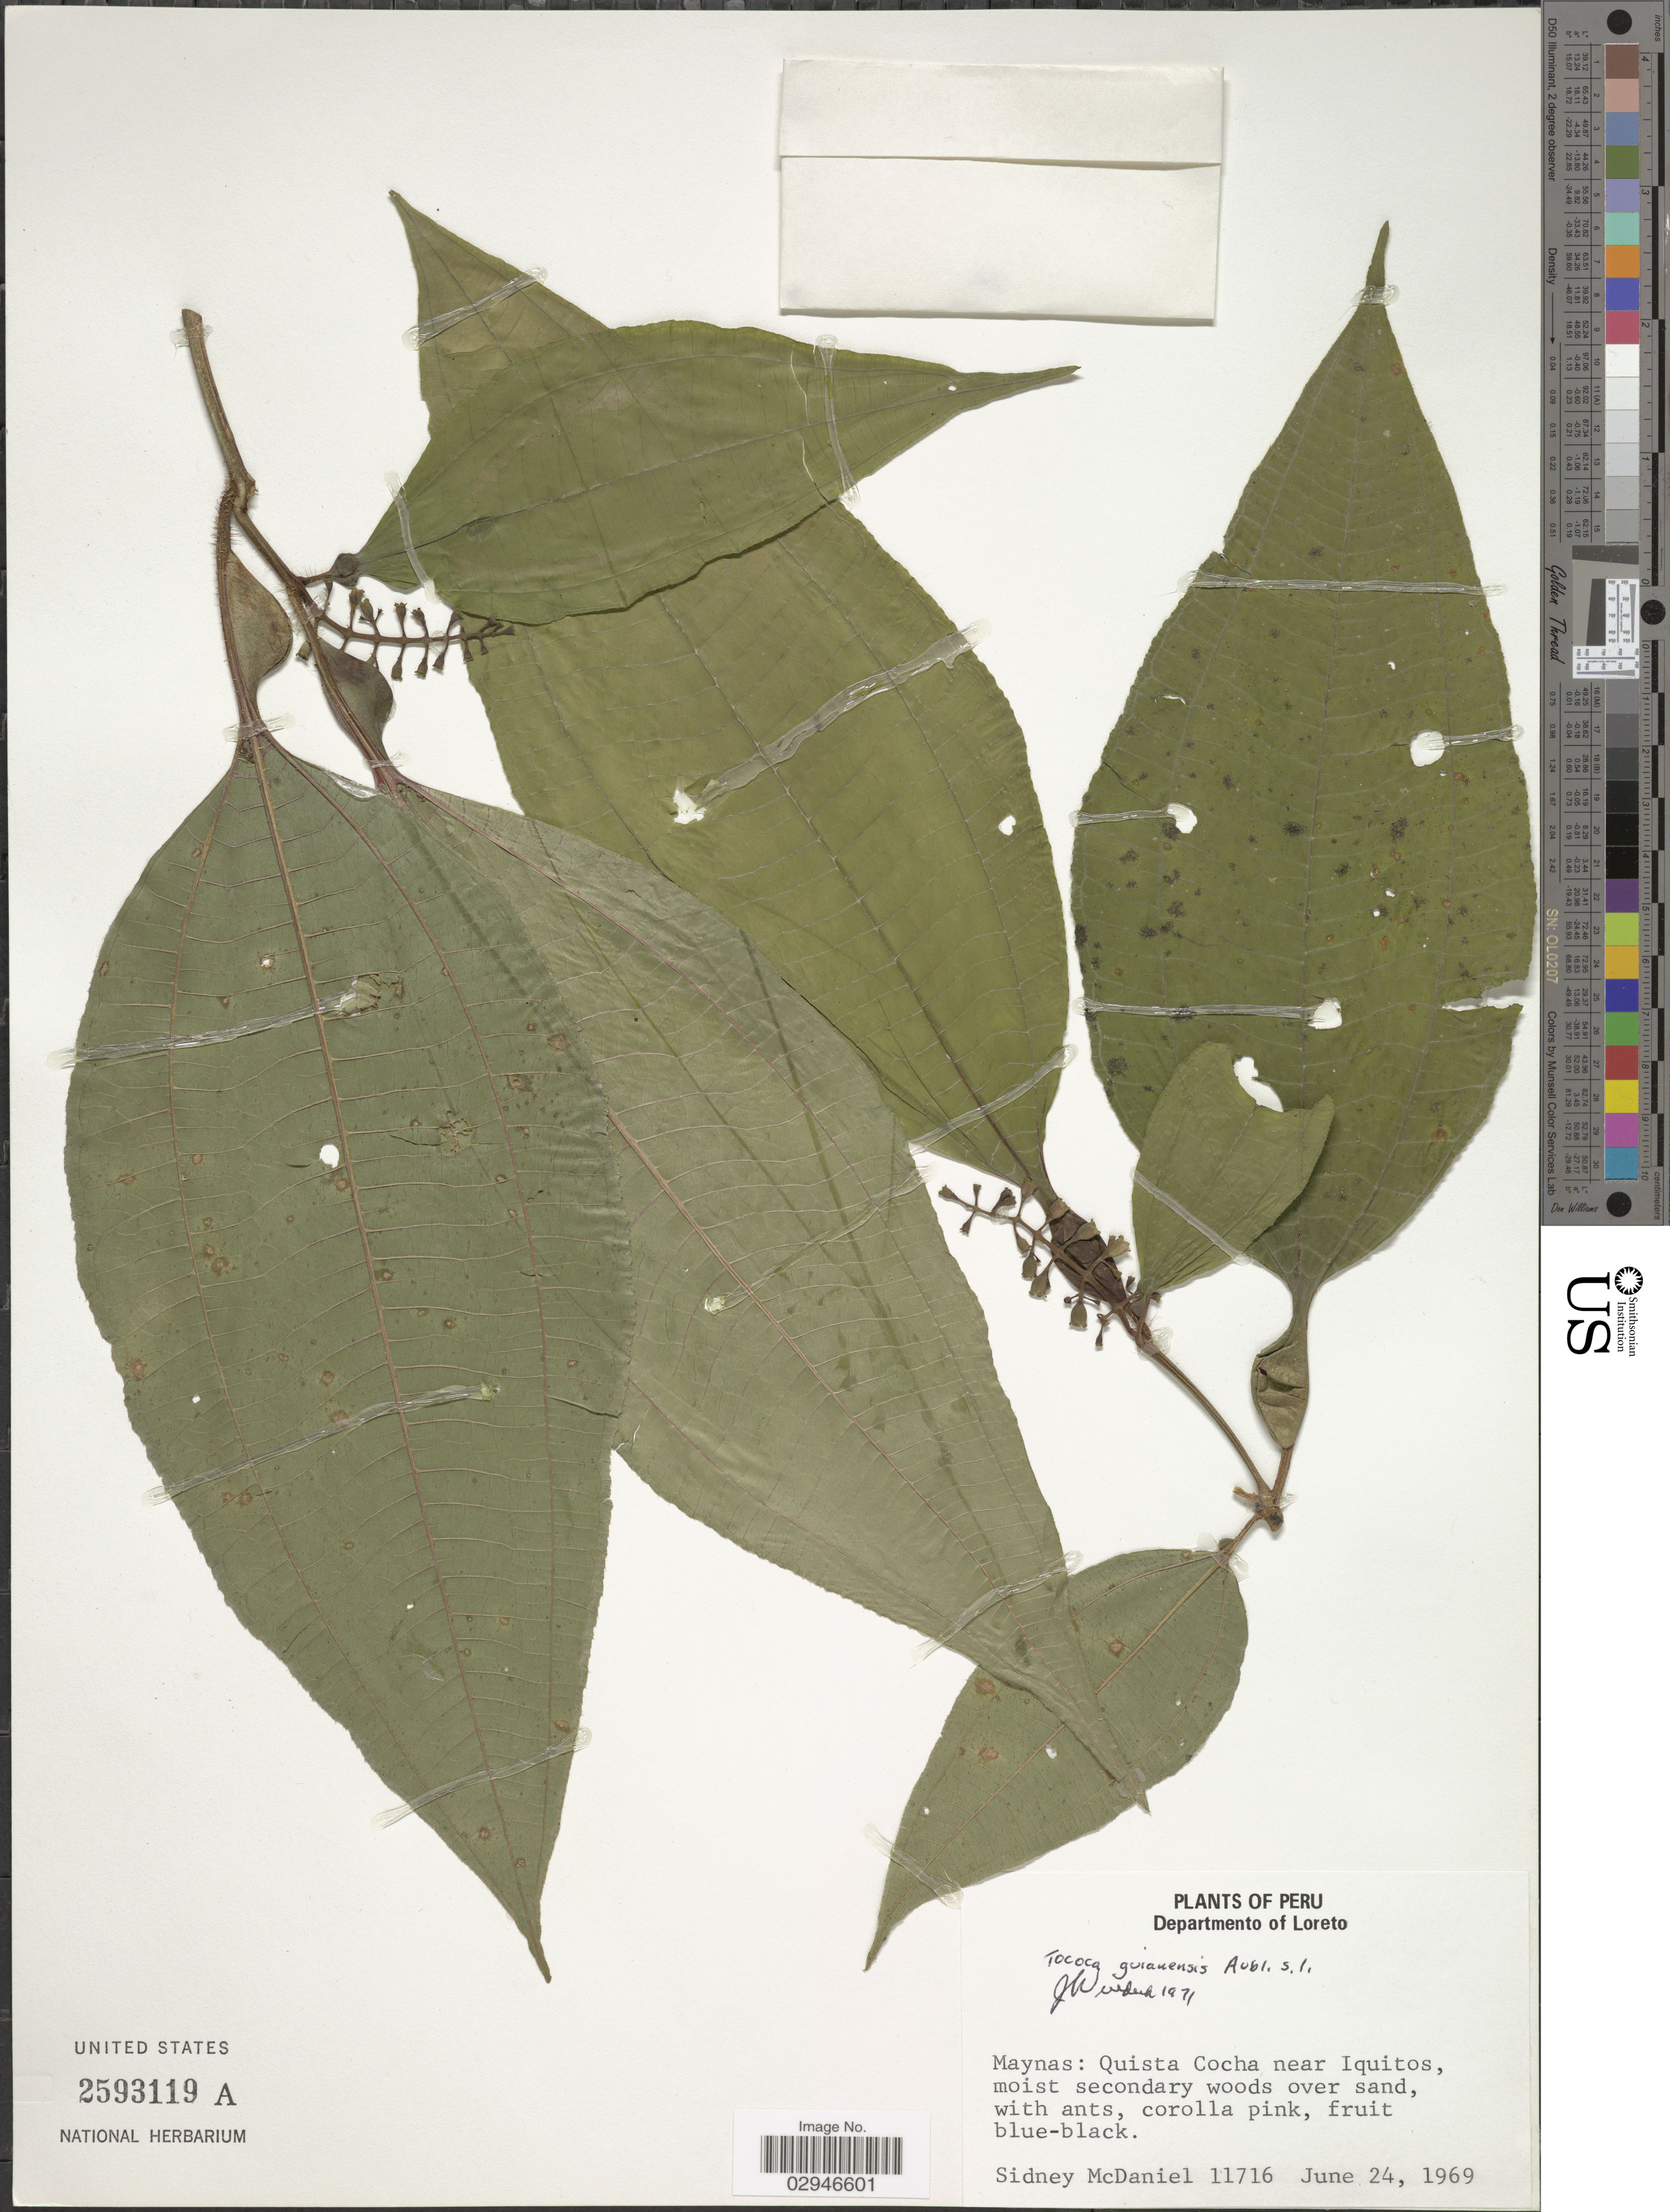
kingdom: Plantae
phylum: Tracheophyta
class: Magnoliopsida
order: Myrtales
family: Melastomataceae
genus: Tococa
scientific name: Tococa guianensis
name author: Aubl.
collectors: S. McDaniel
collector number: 11716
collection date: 1969-06-24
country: Peru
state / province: Loreto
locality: Departmento of Loreto, Maynas, Quista Cocha near Iquitos.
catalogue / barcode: US 2593119A